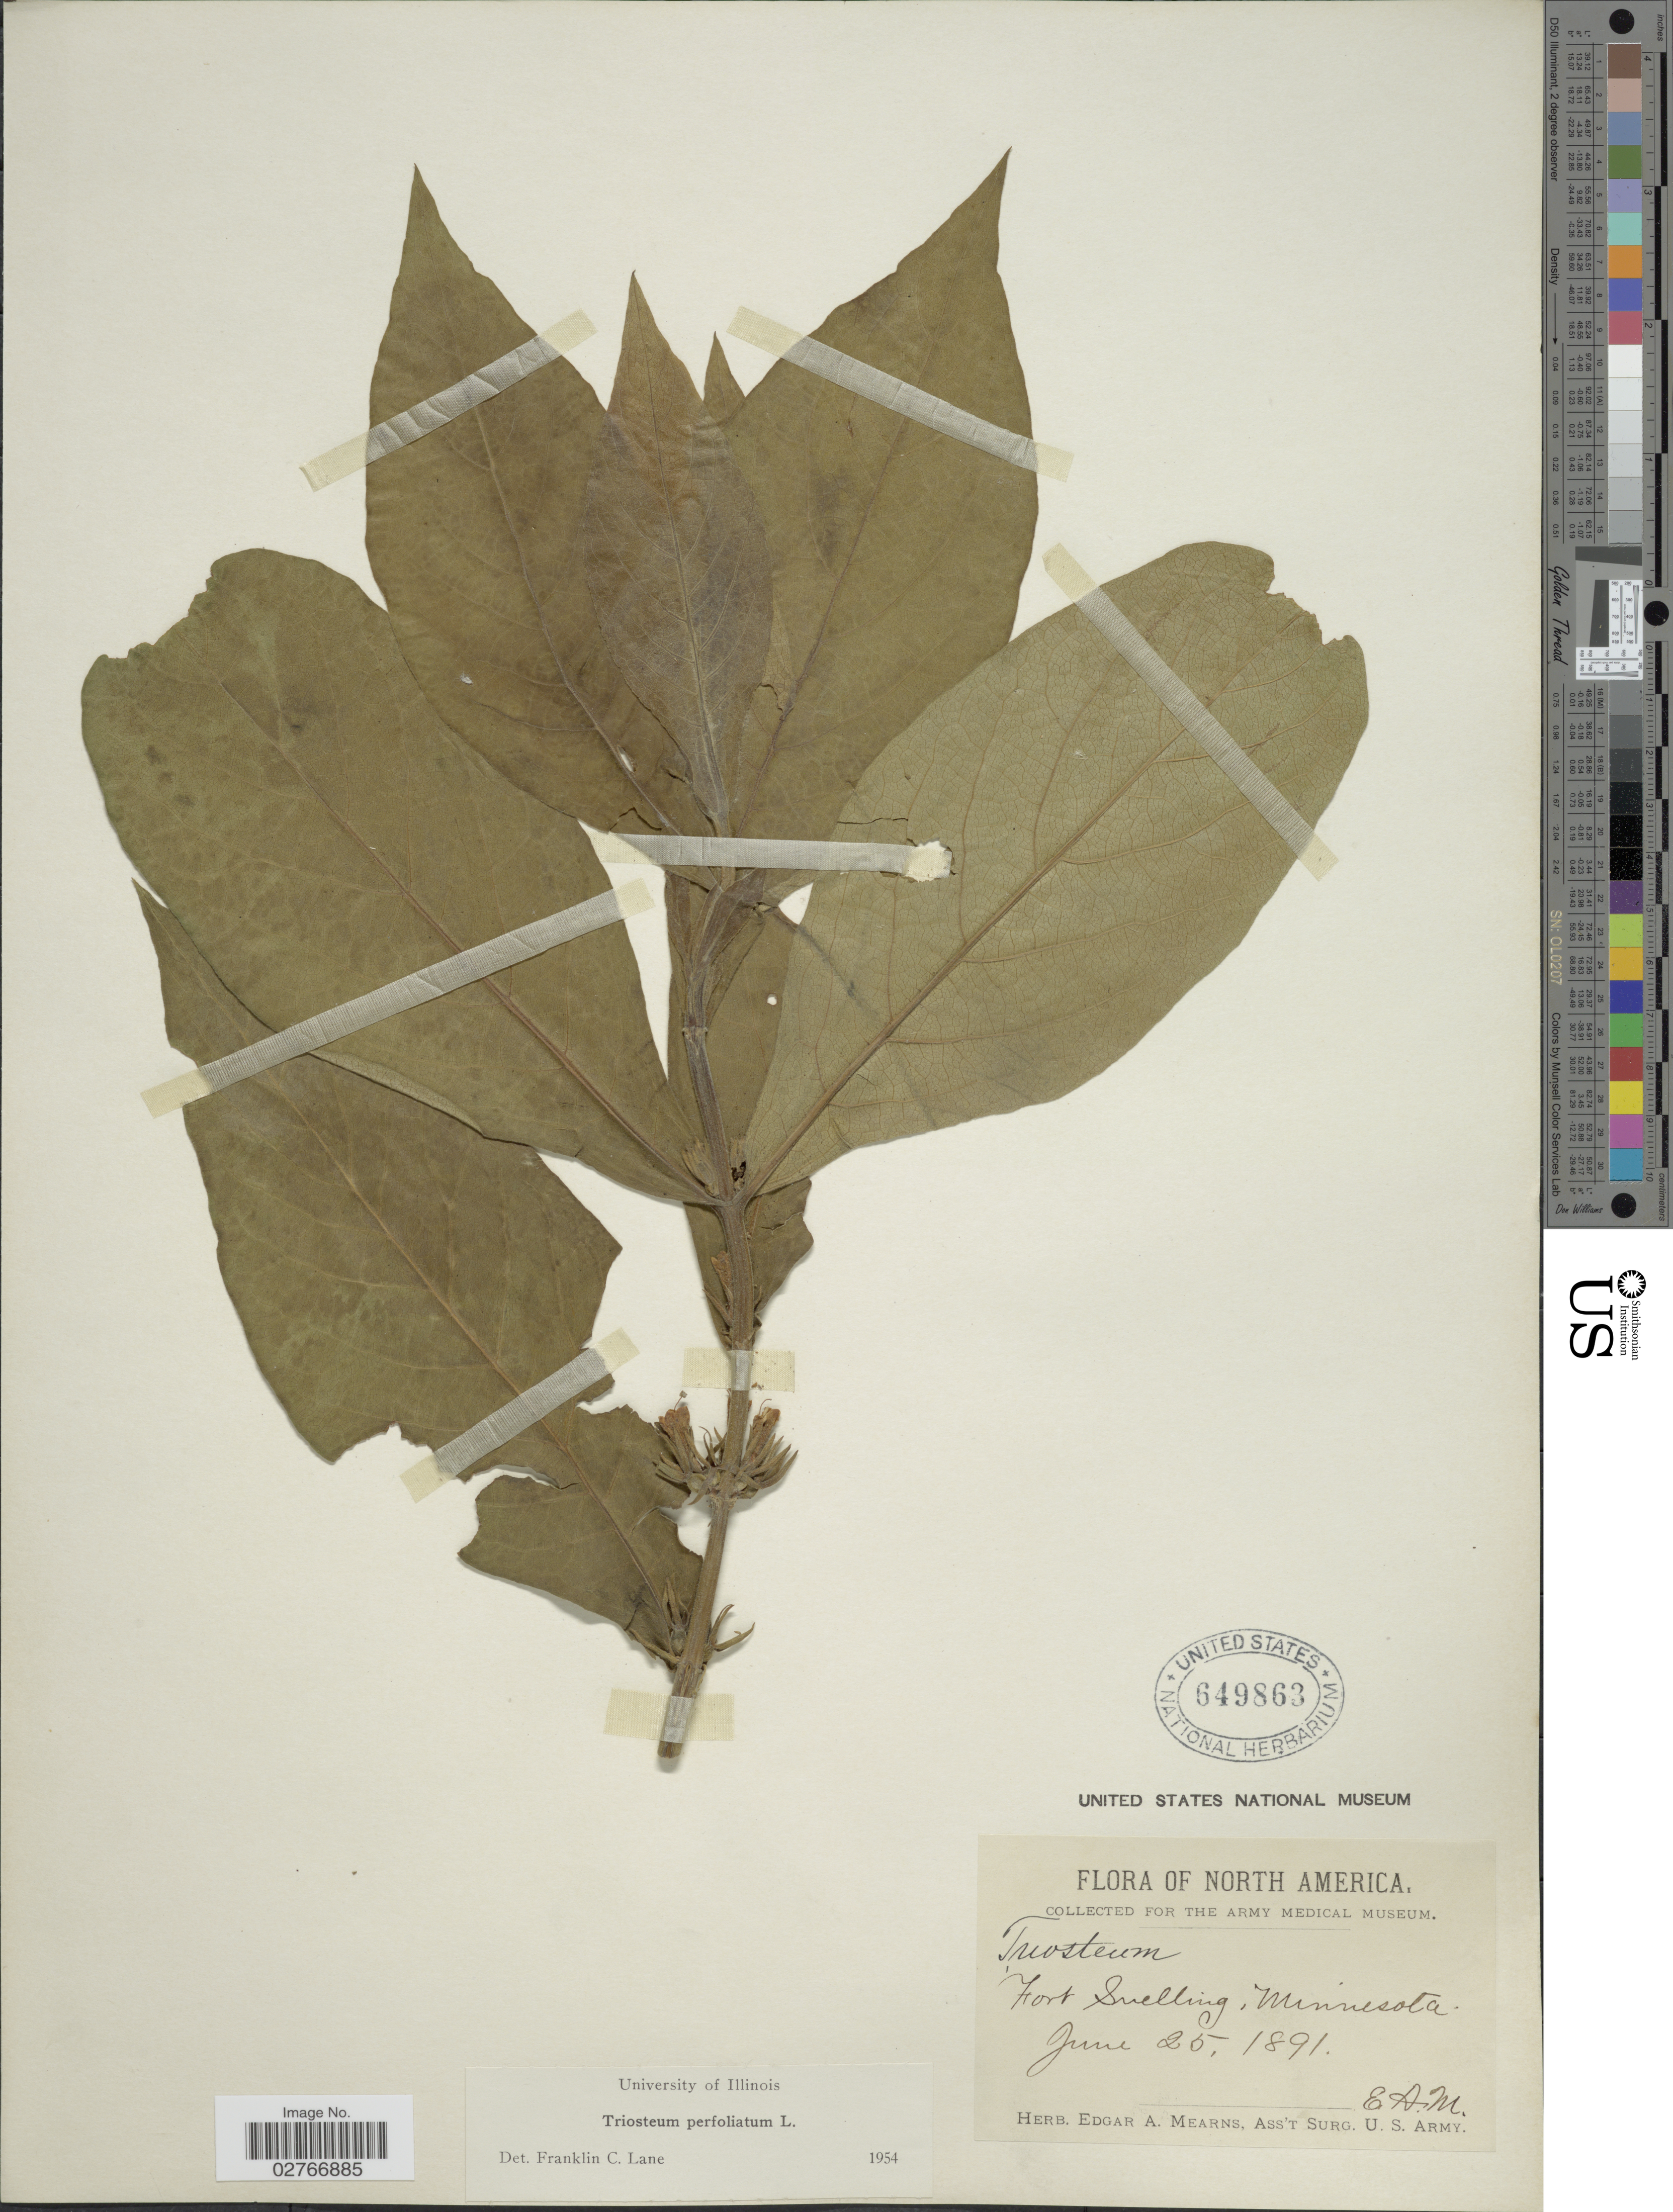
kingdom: Plantae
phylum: Tracheophyta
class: Magnoliopsida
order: Dipsacales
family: Caprifoliaceae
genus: Triosteum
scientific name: Triosteum perfoliatum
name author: L.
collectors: E. A. Mearns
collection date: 1891-06-25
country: United States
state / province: Minnesota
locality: Fort Snelling.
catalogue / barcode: US 649863